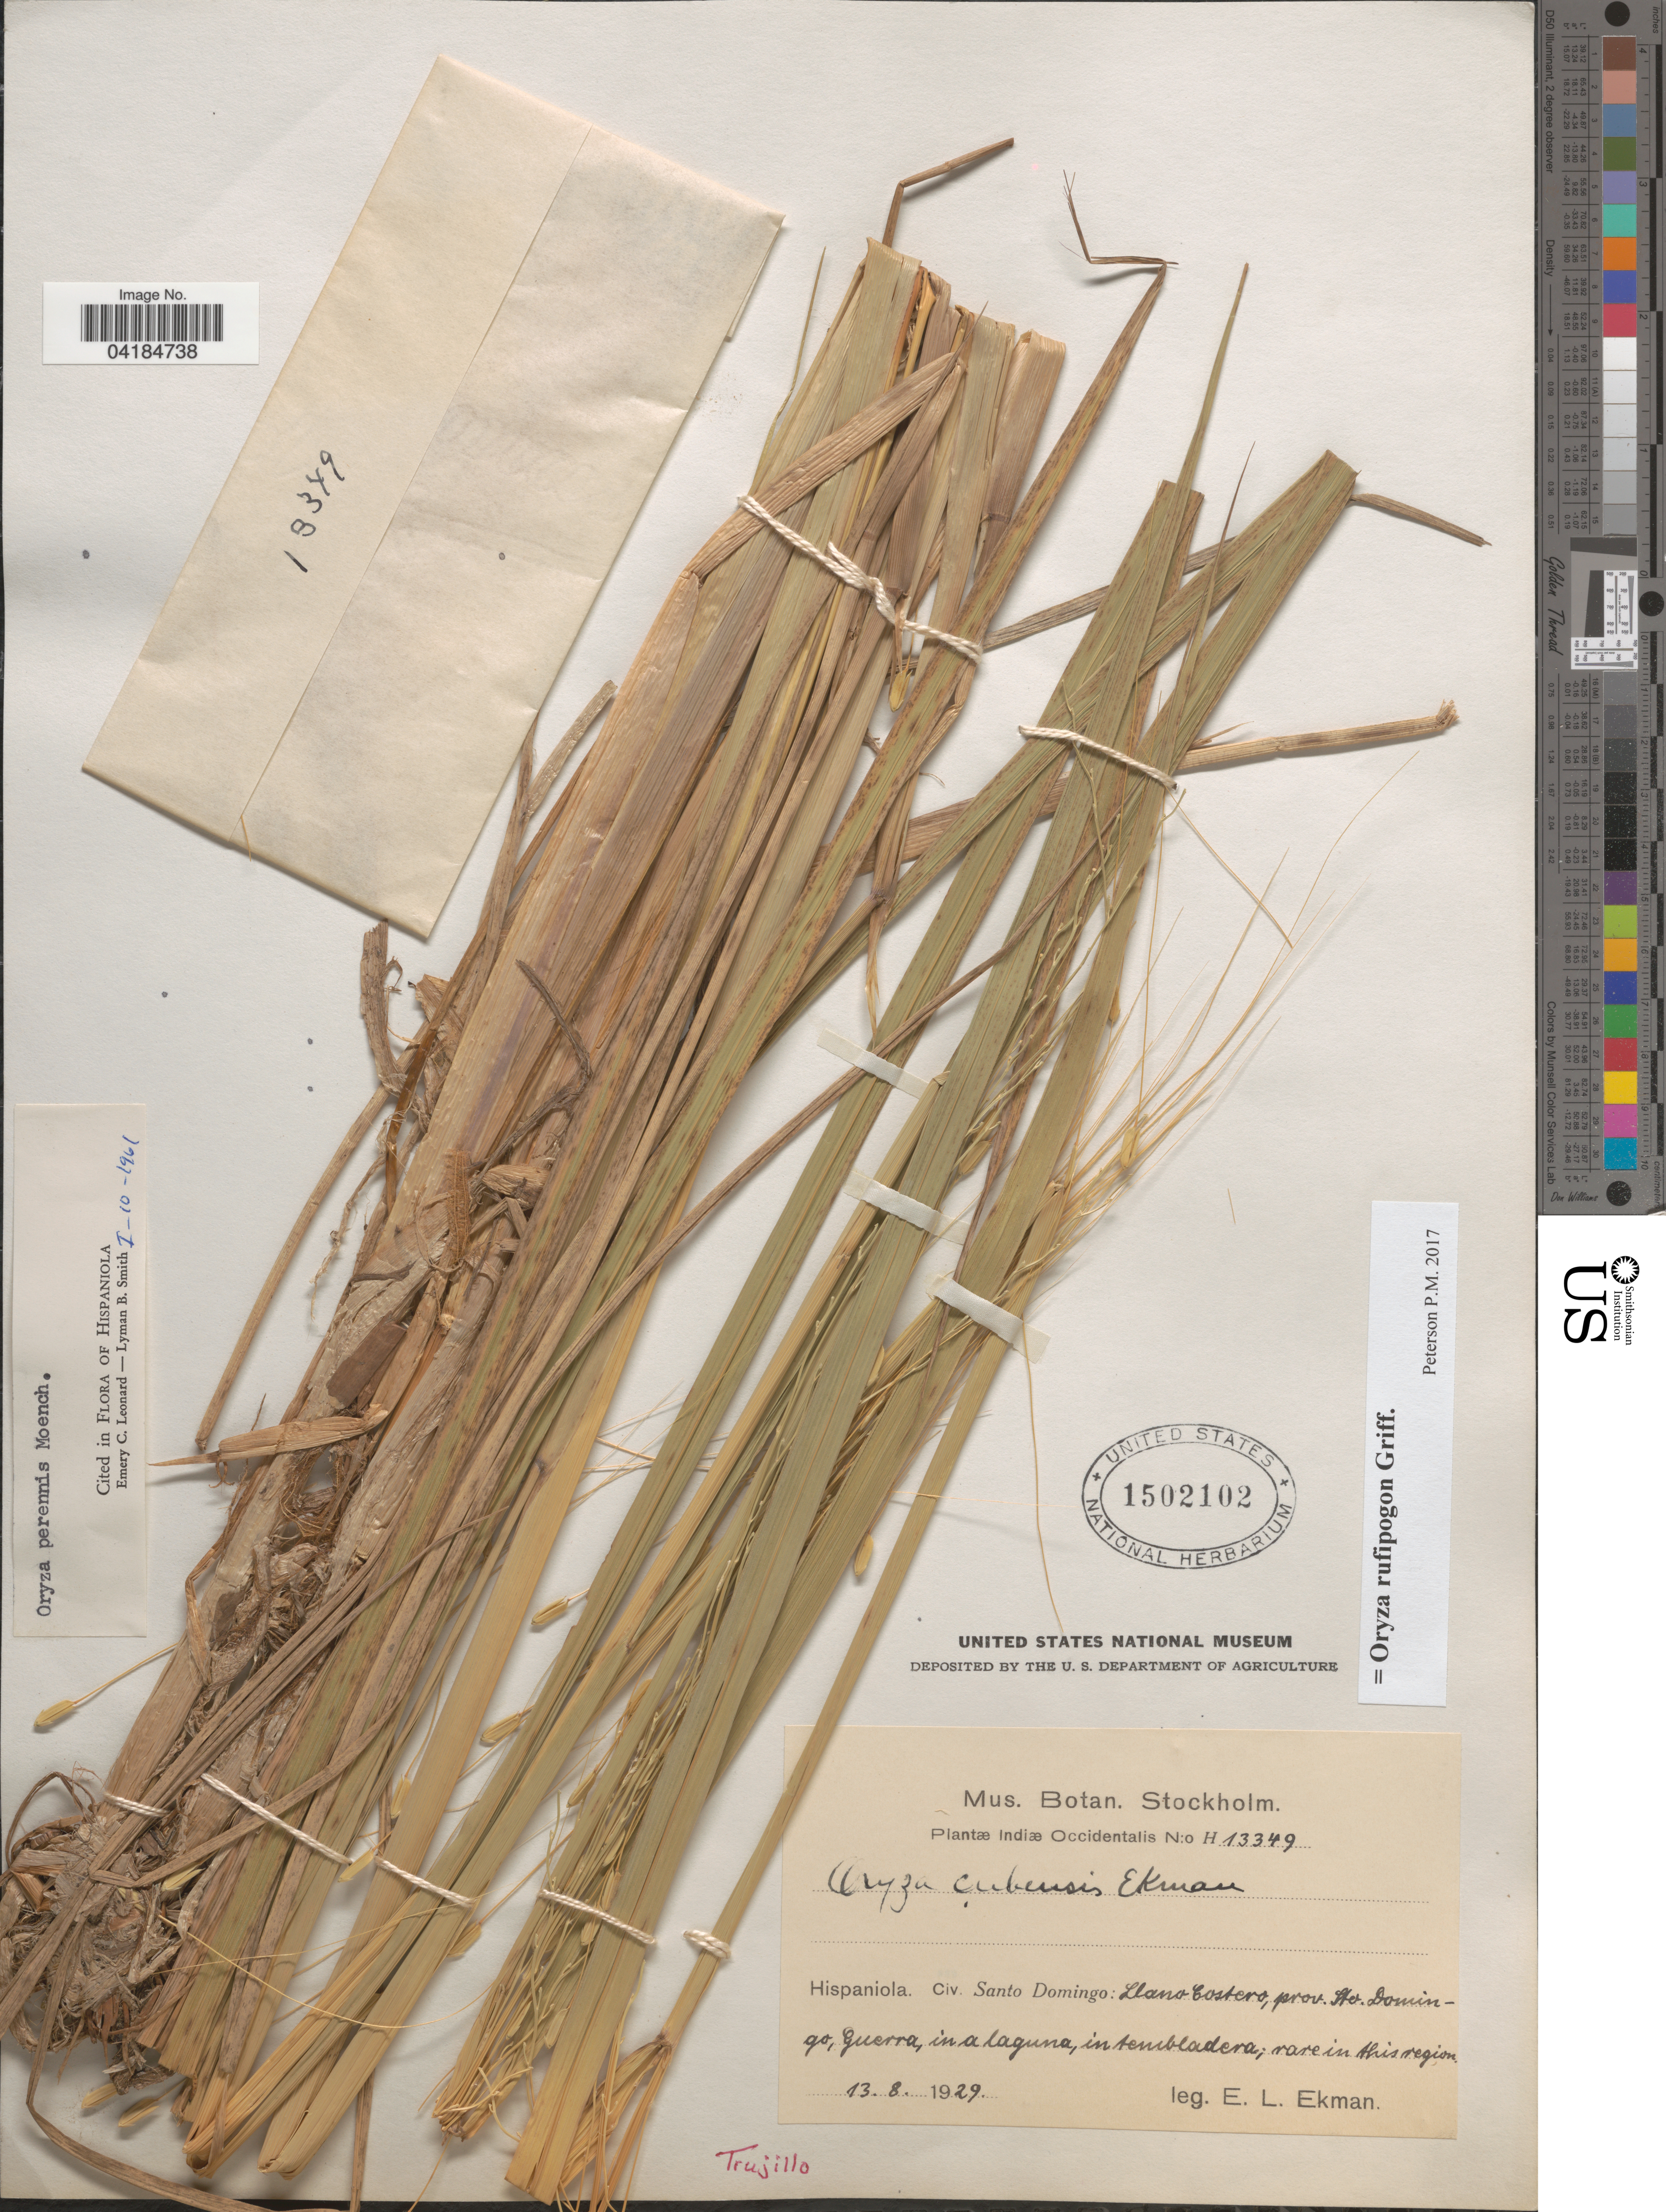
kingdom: Plantae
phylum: Tracheophyta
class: Liliopsida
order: Poales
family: Poaceae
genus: Oryza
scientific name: Oryza rufipogon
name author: Griffith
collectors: E. L. Ekman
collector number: H13349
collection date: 1929-08-13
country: Dominican Republic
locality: Indiæ Occidentalis. Hispaniola. Civ. Santo Domingo: Llano Costero, prov. Sta. Domingo, Guerra, in a laguna. Trujillo.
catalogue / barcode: US 1502102